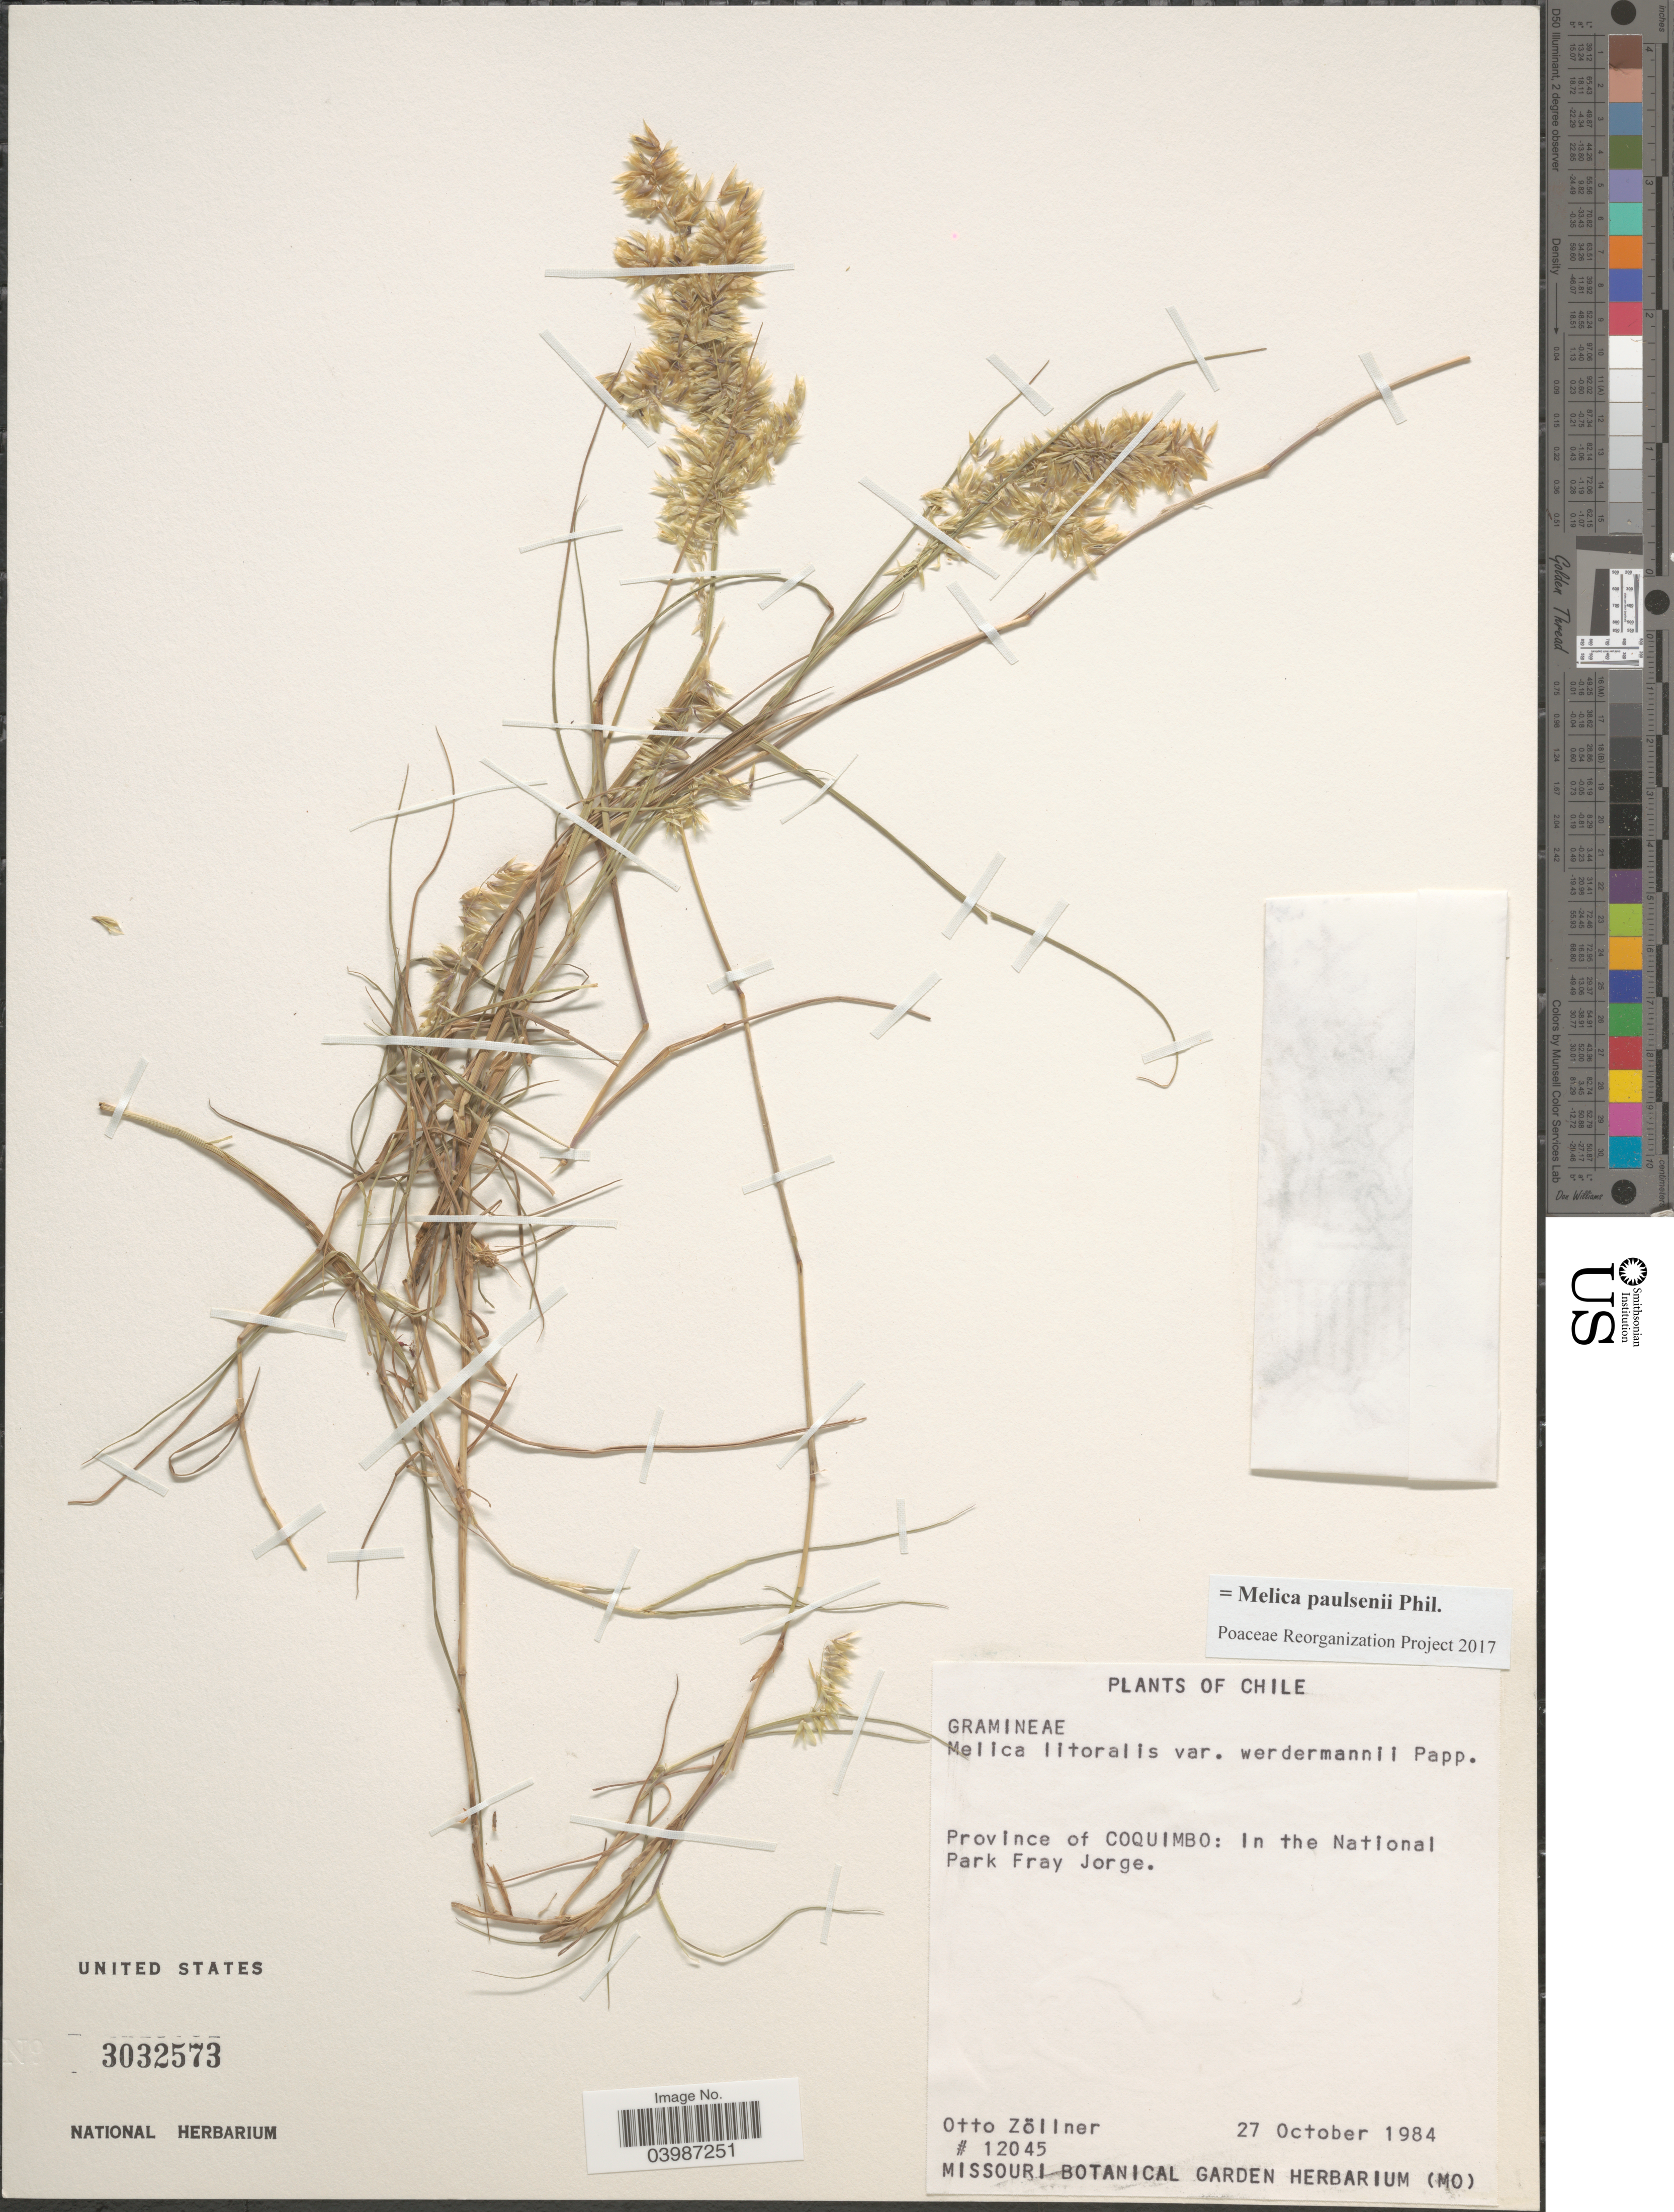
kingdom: Plantae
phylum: Tracheophyta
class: Liliopsida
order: Poales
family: Poaceae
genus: Melica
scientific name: Melica paulsenii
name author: Phil.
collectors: O. Zöllner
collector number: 12045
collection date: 1984-10-27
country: Chile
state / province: Coquimbo (IV)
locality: Province of Coquimbo: In the National Park Fray Jorge.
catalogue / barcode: US 3032573